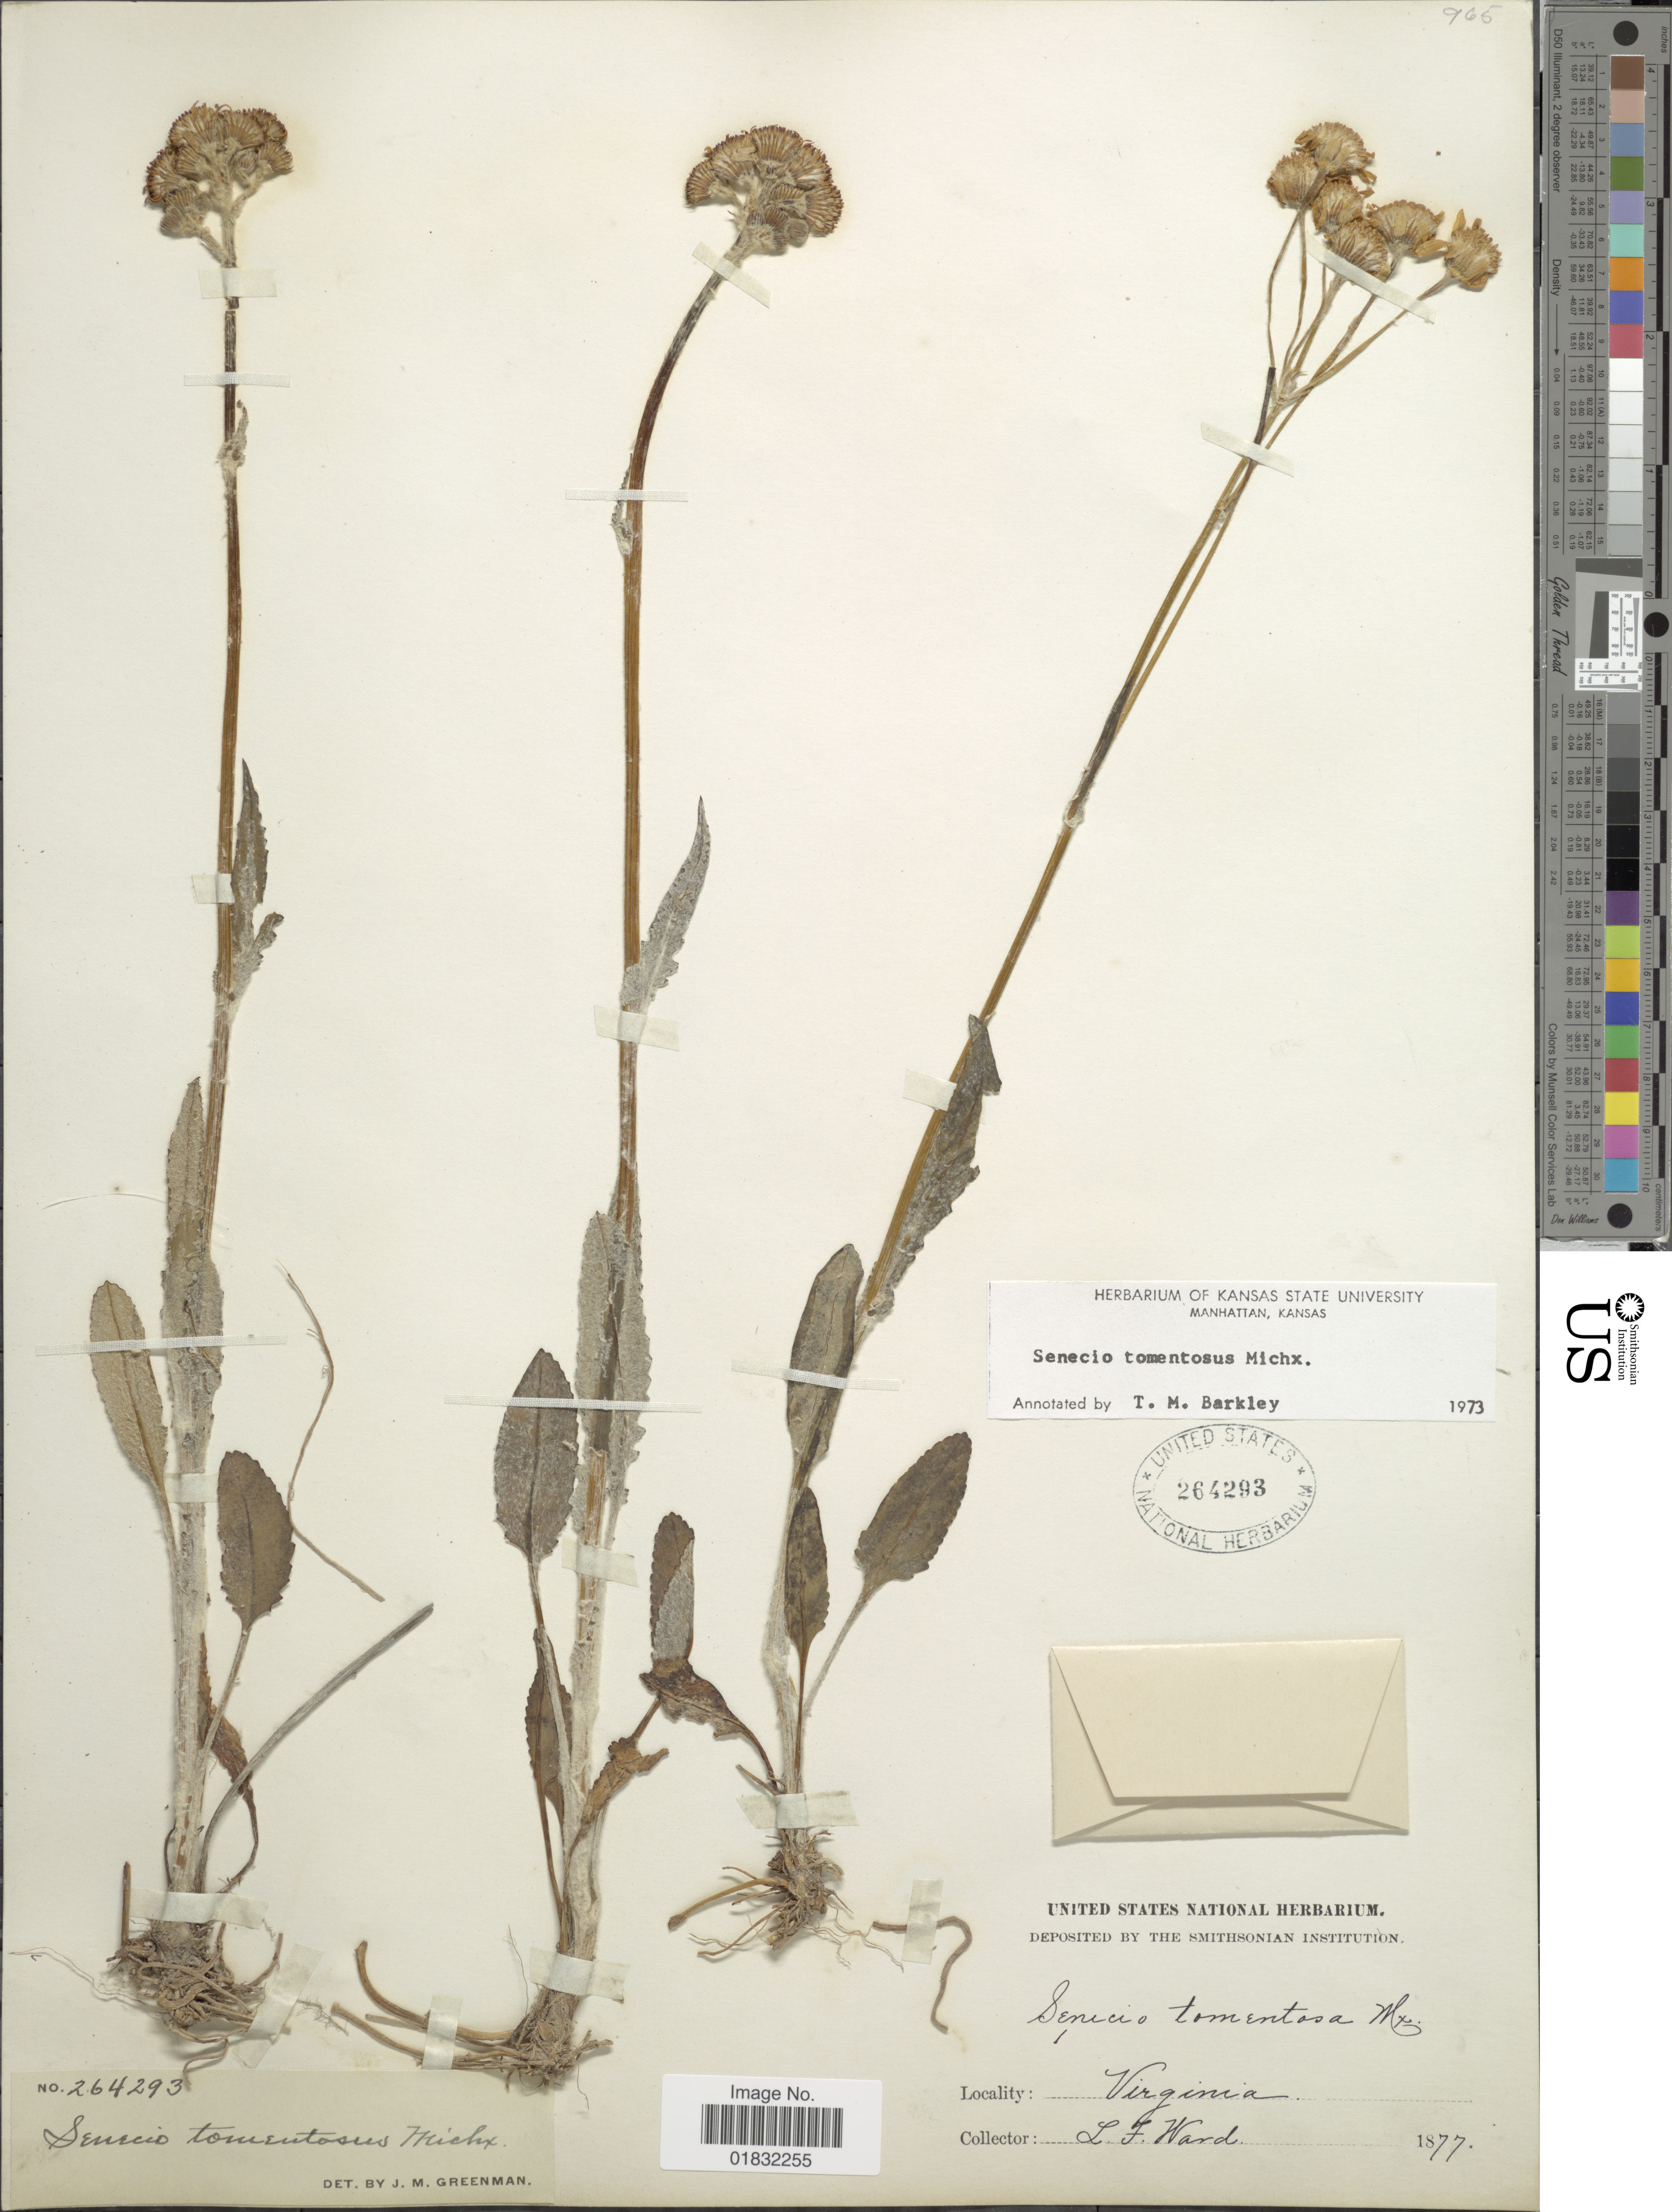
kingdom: Plantae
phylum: Tracheophyta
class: Magnoliopsida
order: Asterales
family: Asteraceae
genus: Packera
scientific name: Packera dubia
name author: (Spreng.) Trock & Mabb.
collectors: L. Ward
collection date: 1877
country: United States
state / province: Virginia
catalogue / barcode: US 2642933